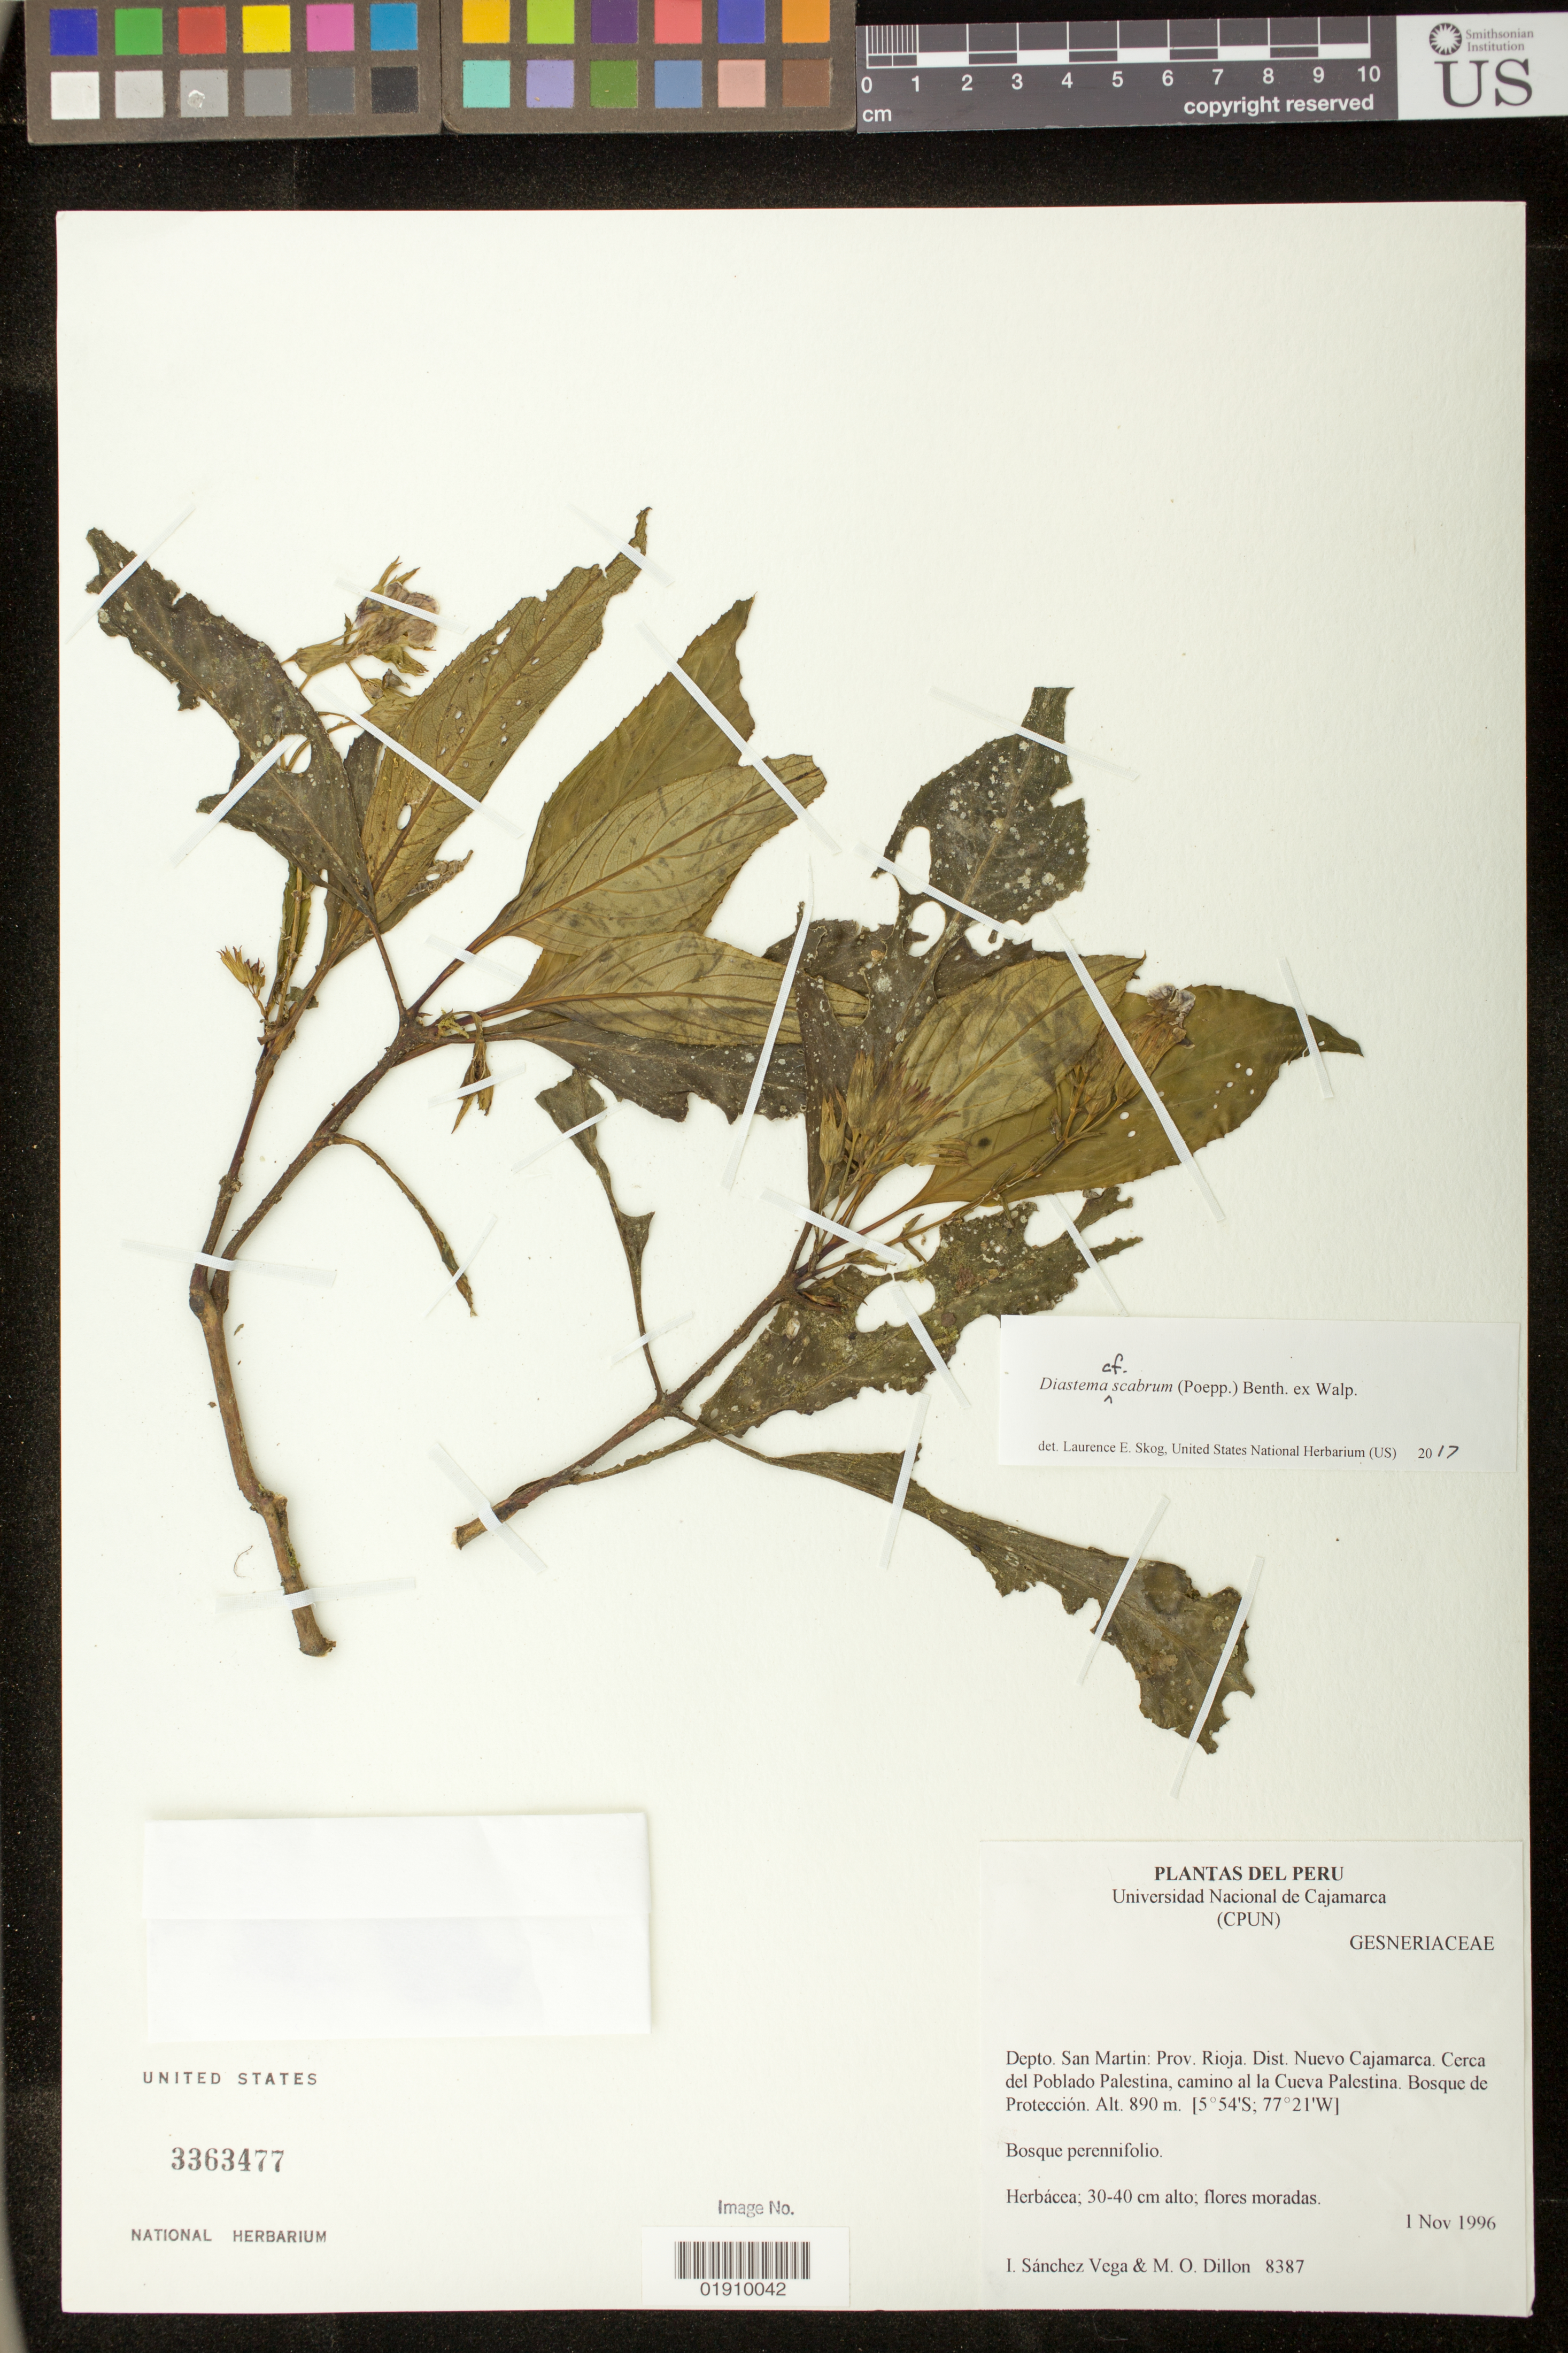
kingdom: Plantae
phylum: Tracheophyta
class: Magnoliopsida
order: Lamiales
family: Gesneriaceae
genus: Diastema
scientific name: Diastema scabrum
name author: (Poepp.) Benth. ex Walp.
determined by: Skog, Laurence E.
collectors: I. M. Sánchez Vega & M. O. Dillon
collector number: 8387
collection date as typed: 01 Nov 1996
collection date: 1996-11-01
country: Peru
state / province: San Martín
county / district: Rioja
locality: Nuevo Cajamarca, Cerca del Poblado Palestina, camino al la Cueva Palestina.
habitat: Bosque perennifolio.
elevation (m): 890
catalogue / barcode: US 3363477